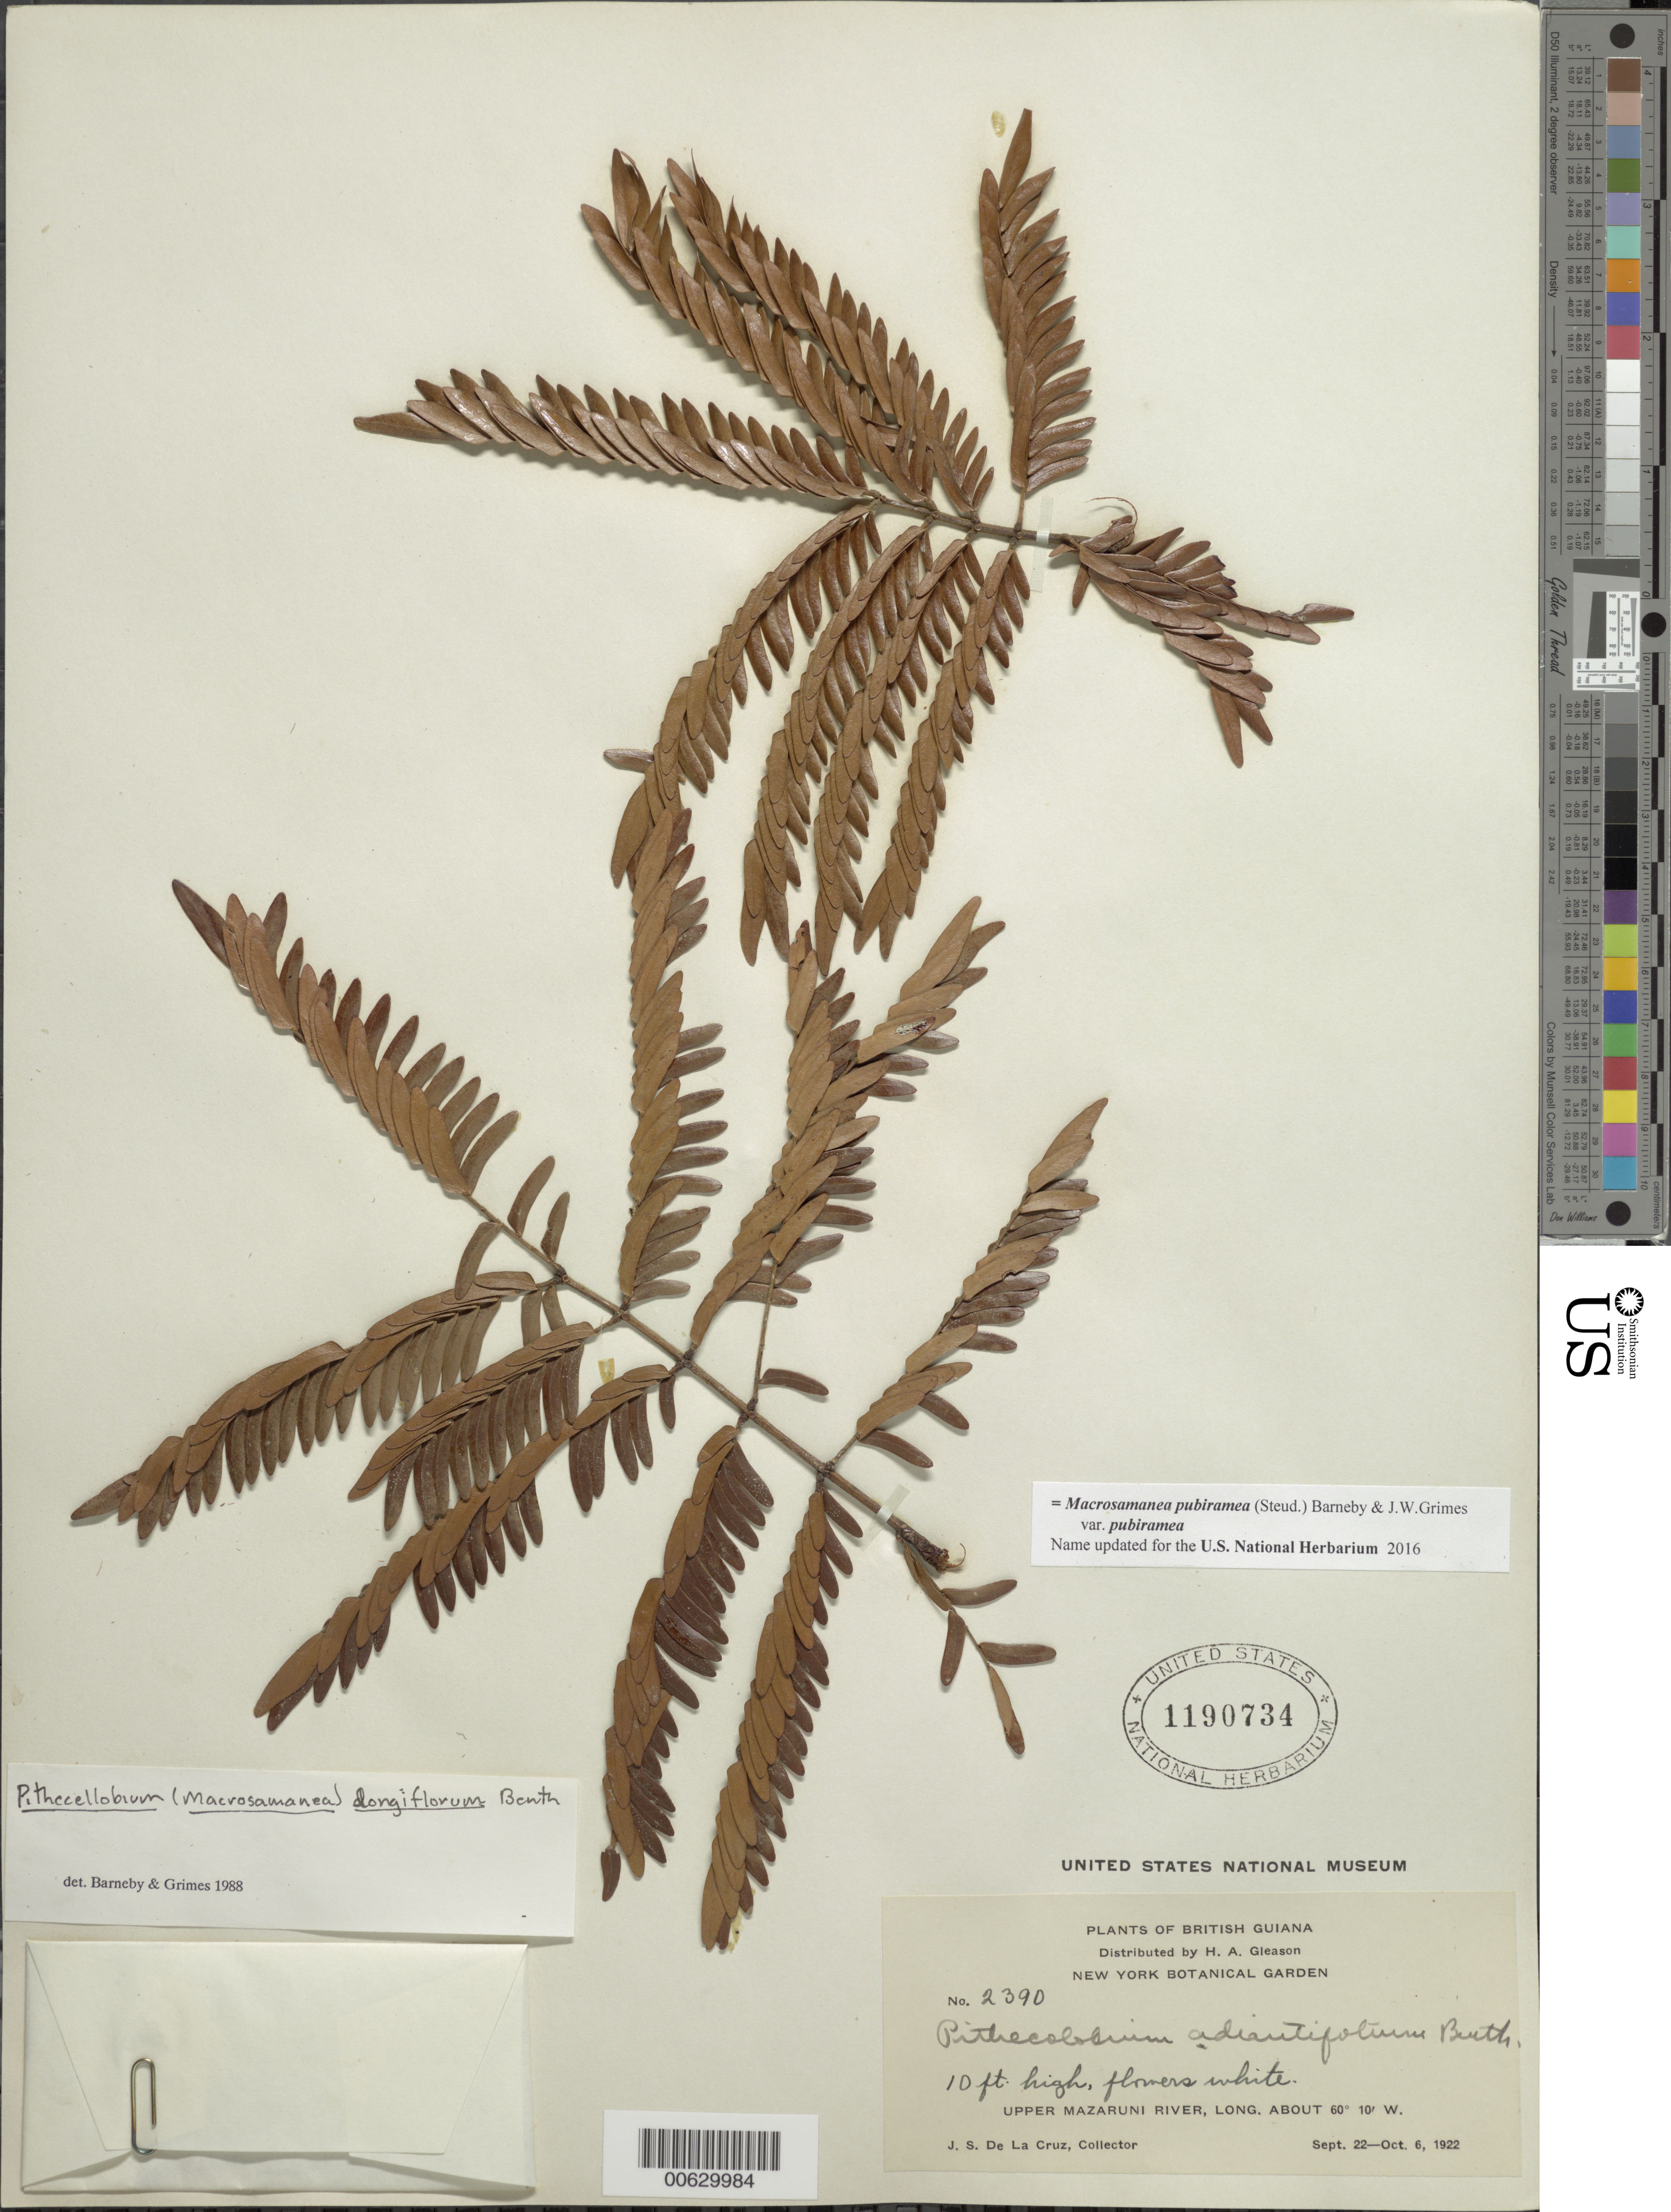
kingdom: Plantae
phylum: Tracheophyta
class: Magnoliopsida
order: Fabales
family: Fabaceae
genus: Macrosamanea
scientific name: Macrosamanea pubiramea var. pubiramea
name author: (Steud.) Barneby & J.W. Grimes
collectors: J. S. de la Cruz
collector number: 2390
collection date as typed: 22-Sep-22 to 6-Oct-22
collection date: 1922-09-22/1922-10-06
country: Guyana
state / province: Cuyuni-Mazaruni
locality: Upper Mazaruni R.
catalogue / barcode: US 1190734